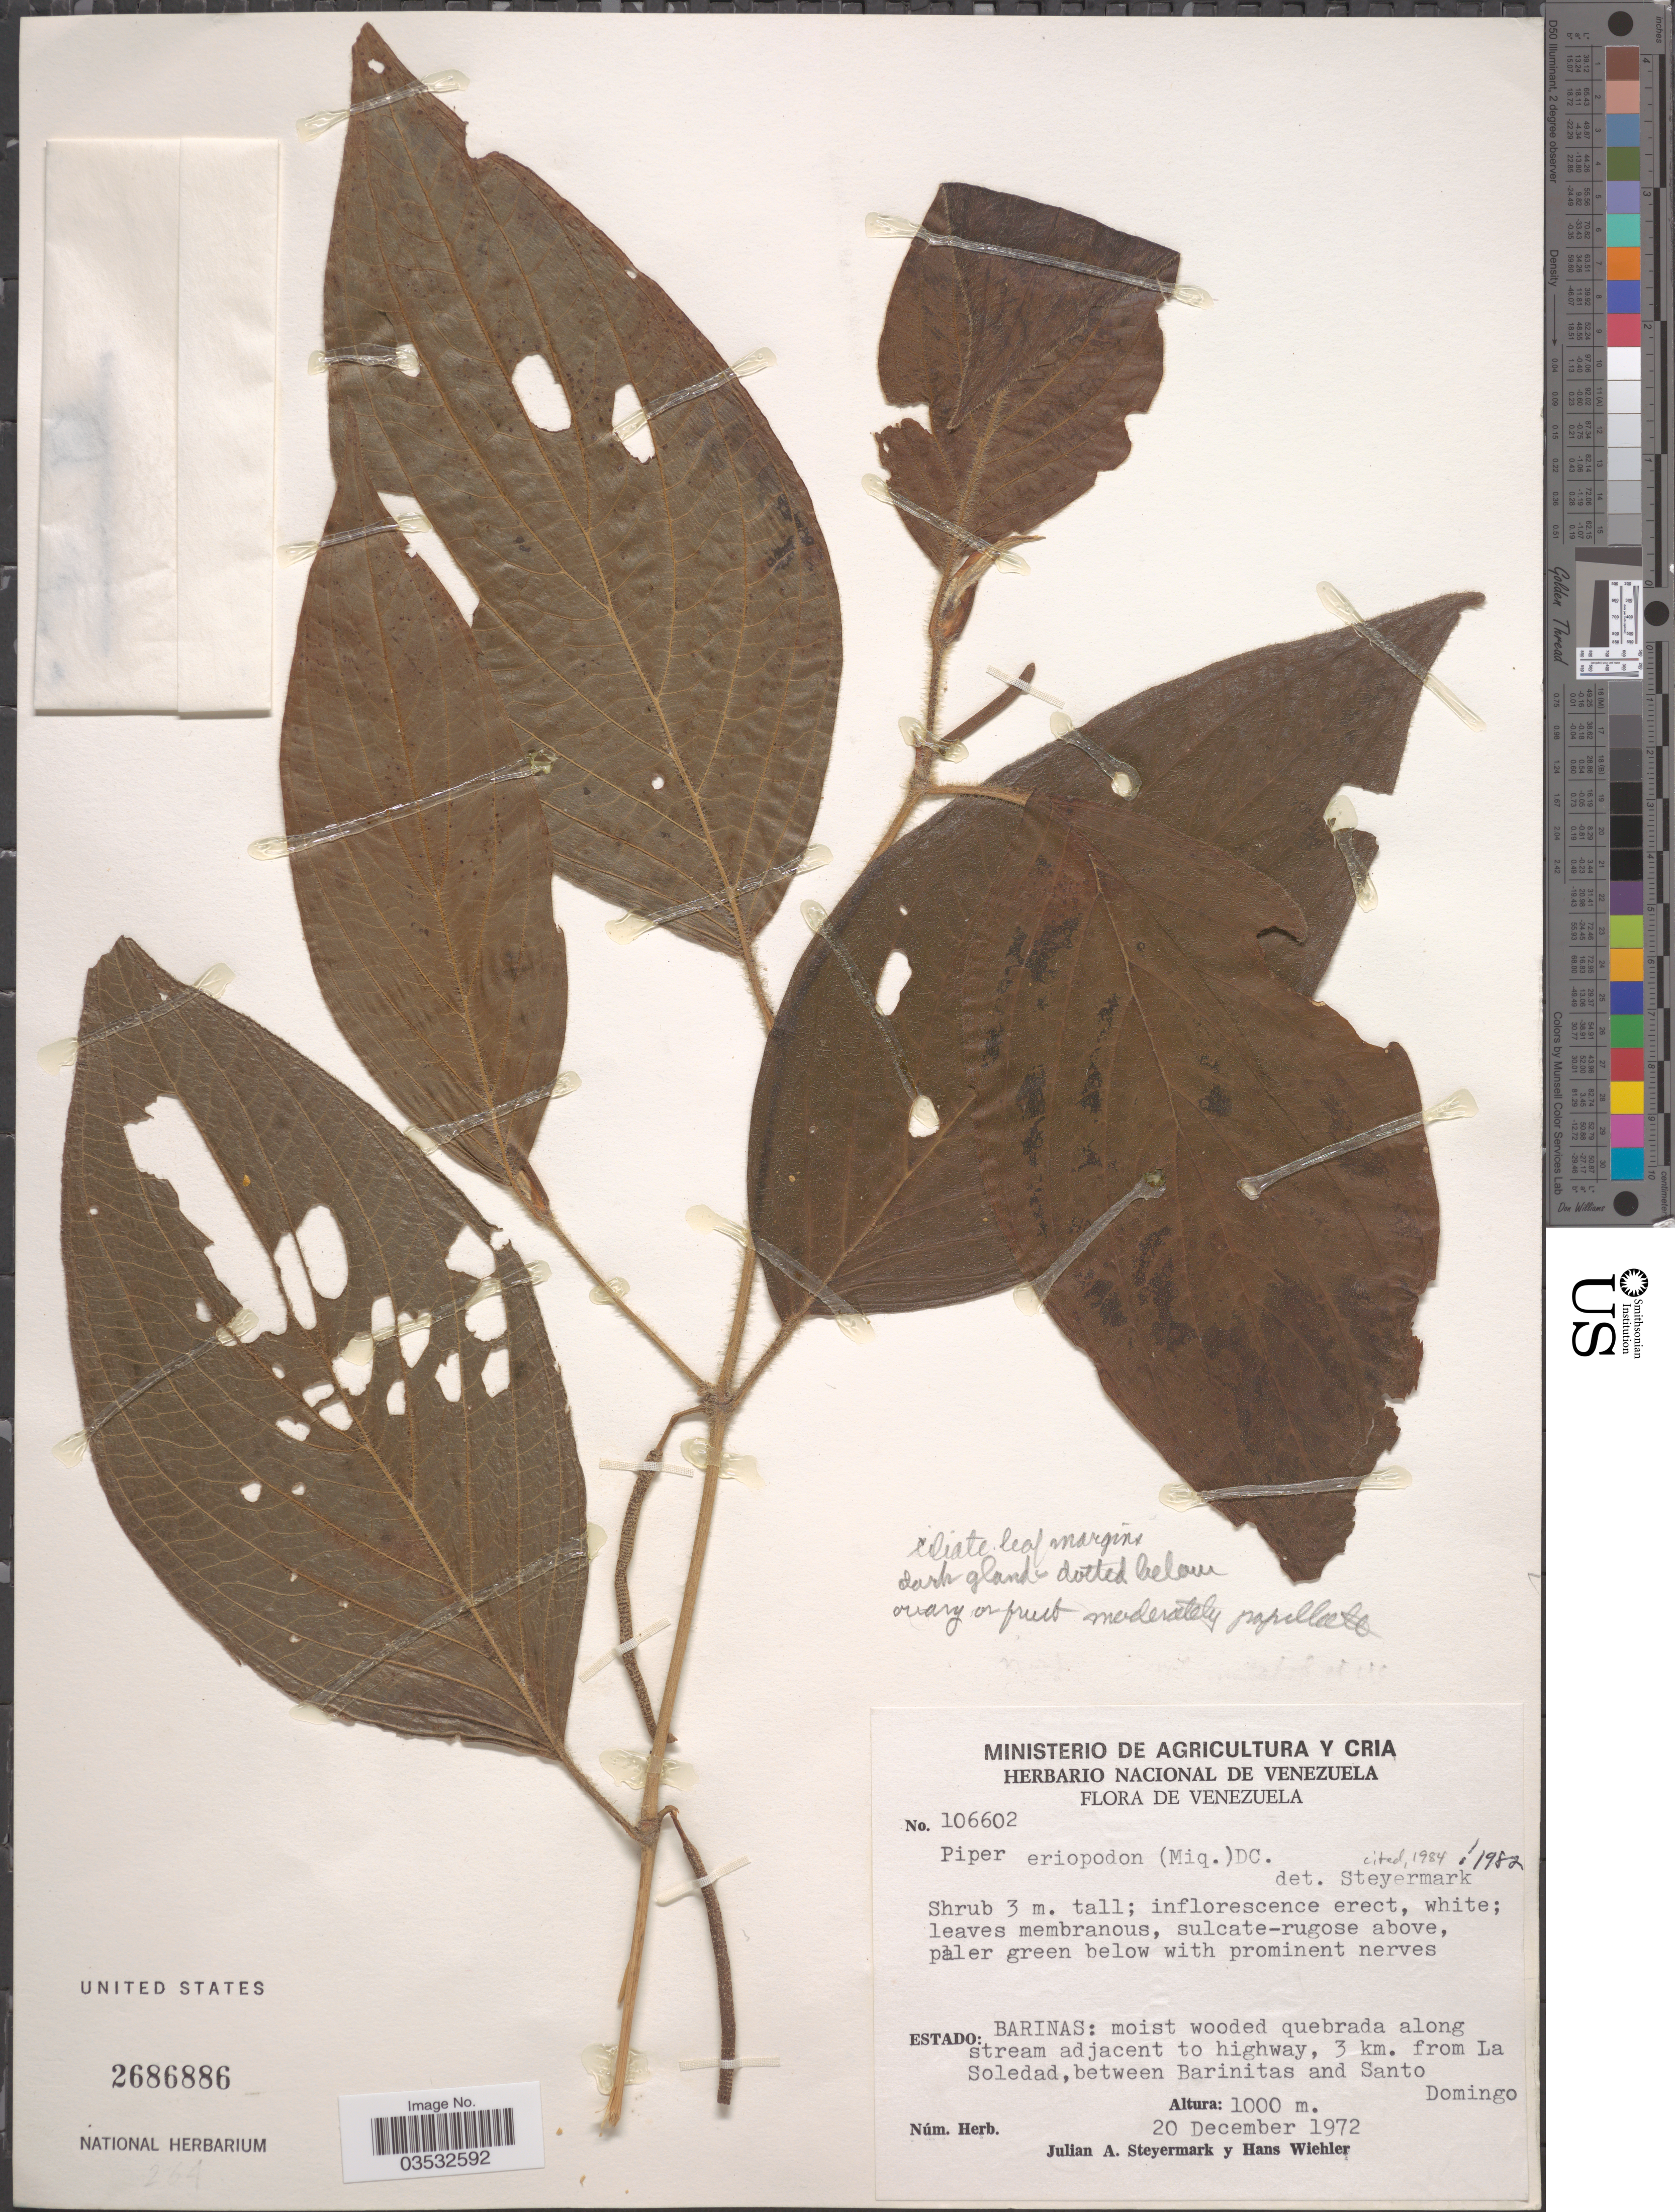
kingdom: Plantae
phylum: Tracheophyta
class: Magnoliopsida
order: Piperales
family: Piperaceae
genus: Piper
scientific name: Piper eriopodon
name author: C. DC.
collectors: J. Steyermark & H. J. Wiehler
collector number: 106602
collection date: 1972-12-20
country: Venezuela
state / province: Barinas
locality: Quebrada along stream adjacent to highway, 3 km. from La Soledad, between Barinitas and Santo Domingo.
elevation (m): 1000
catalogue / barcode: US 2686886